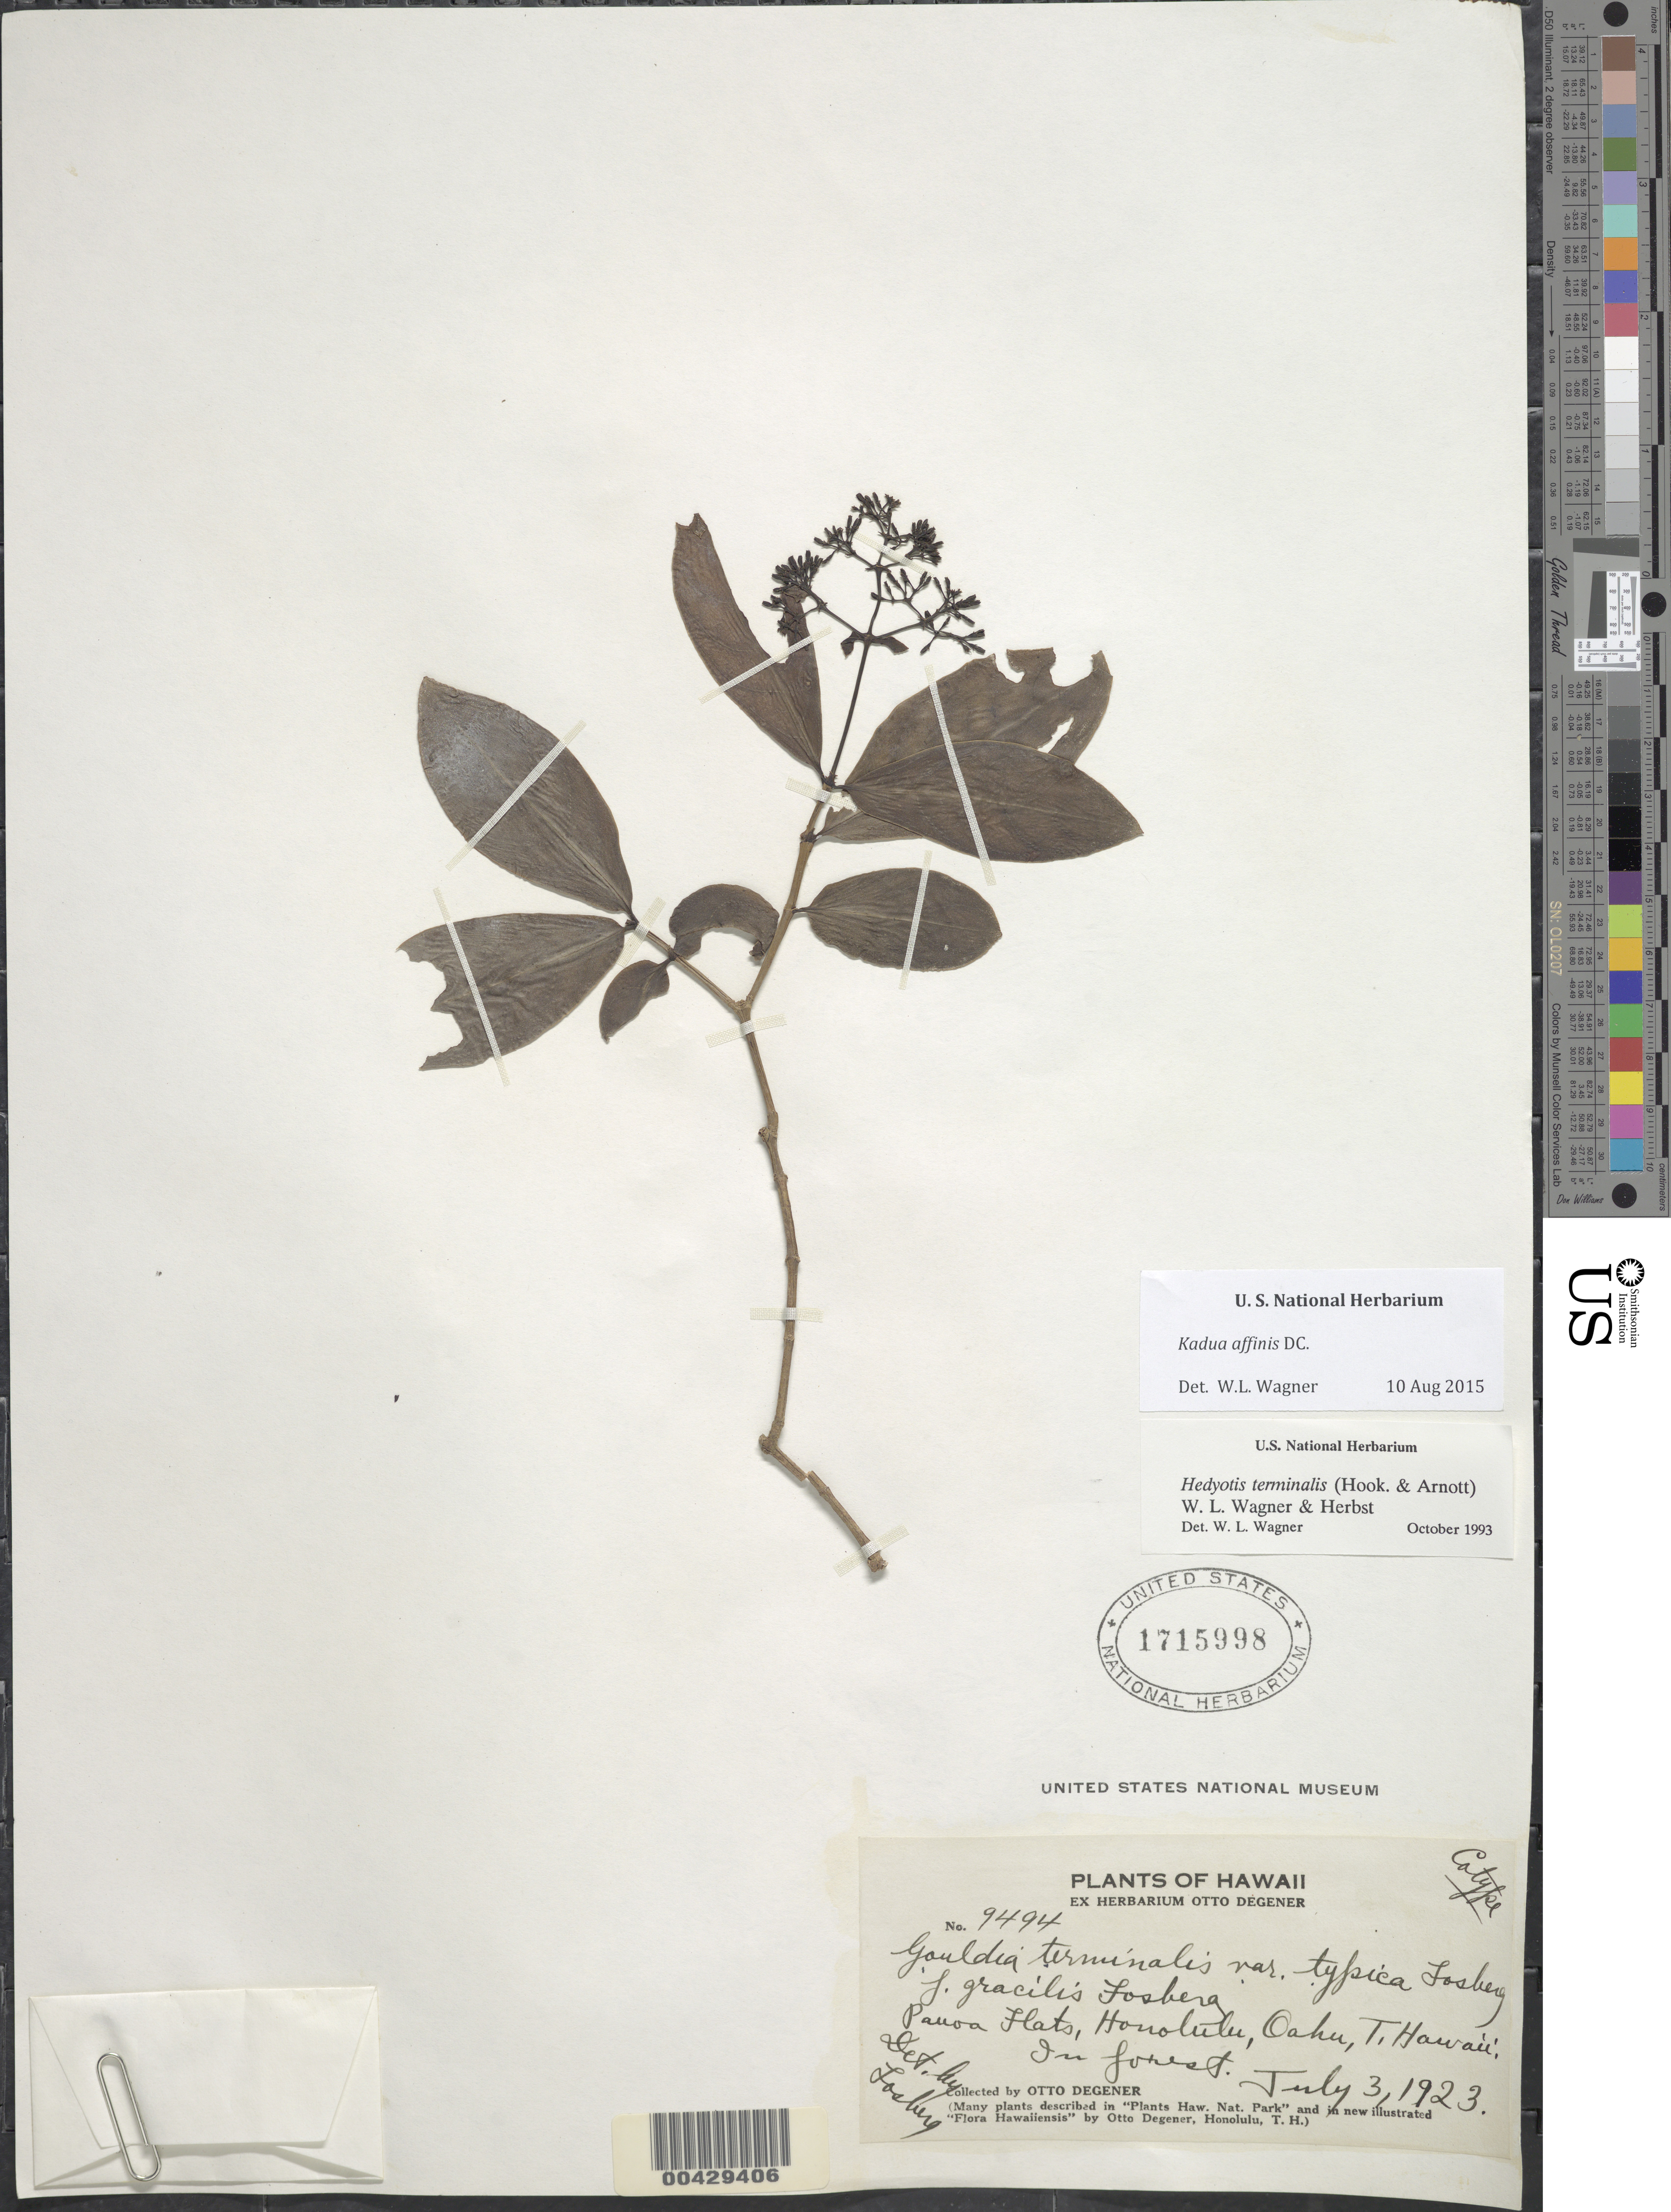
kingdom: Plantae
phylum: Tracheophyta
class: Magnoliopsida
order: Gentianales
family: Rubiaceae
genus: Kadua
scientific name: Kadua affinis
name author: DC.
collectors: O. Degener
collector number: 9494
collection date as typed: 3 Jul 1923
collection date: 1923-07-03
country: United States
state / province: Hawaii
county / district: Honolulu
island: Oahu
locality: Pauoa Flats, Honolulu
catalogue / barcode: US 1715998